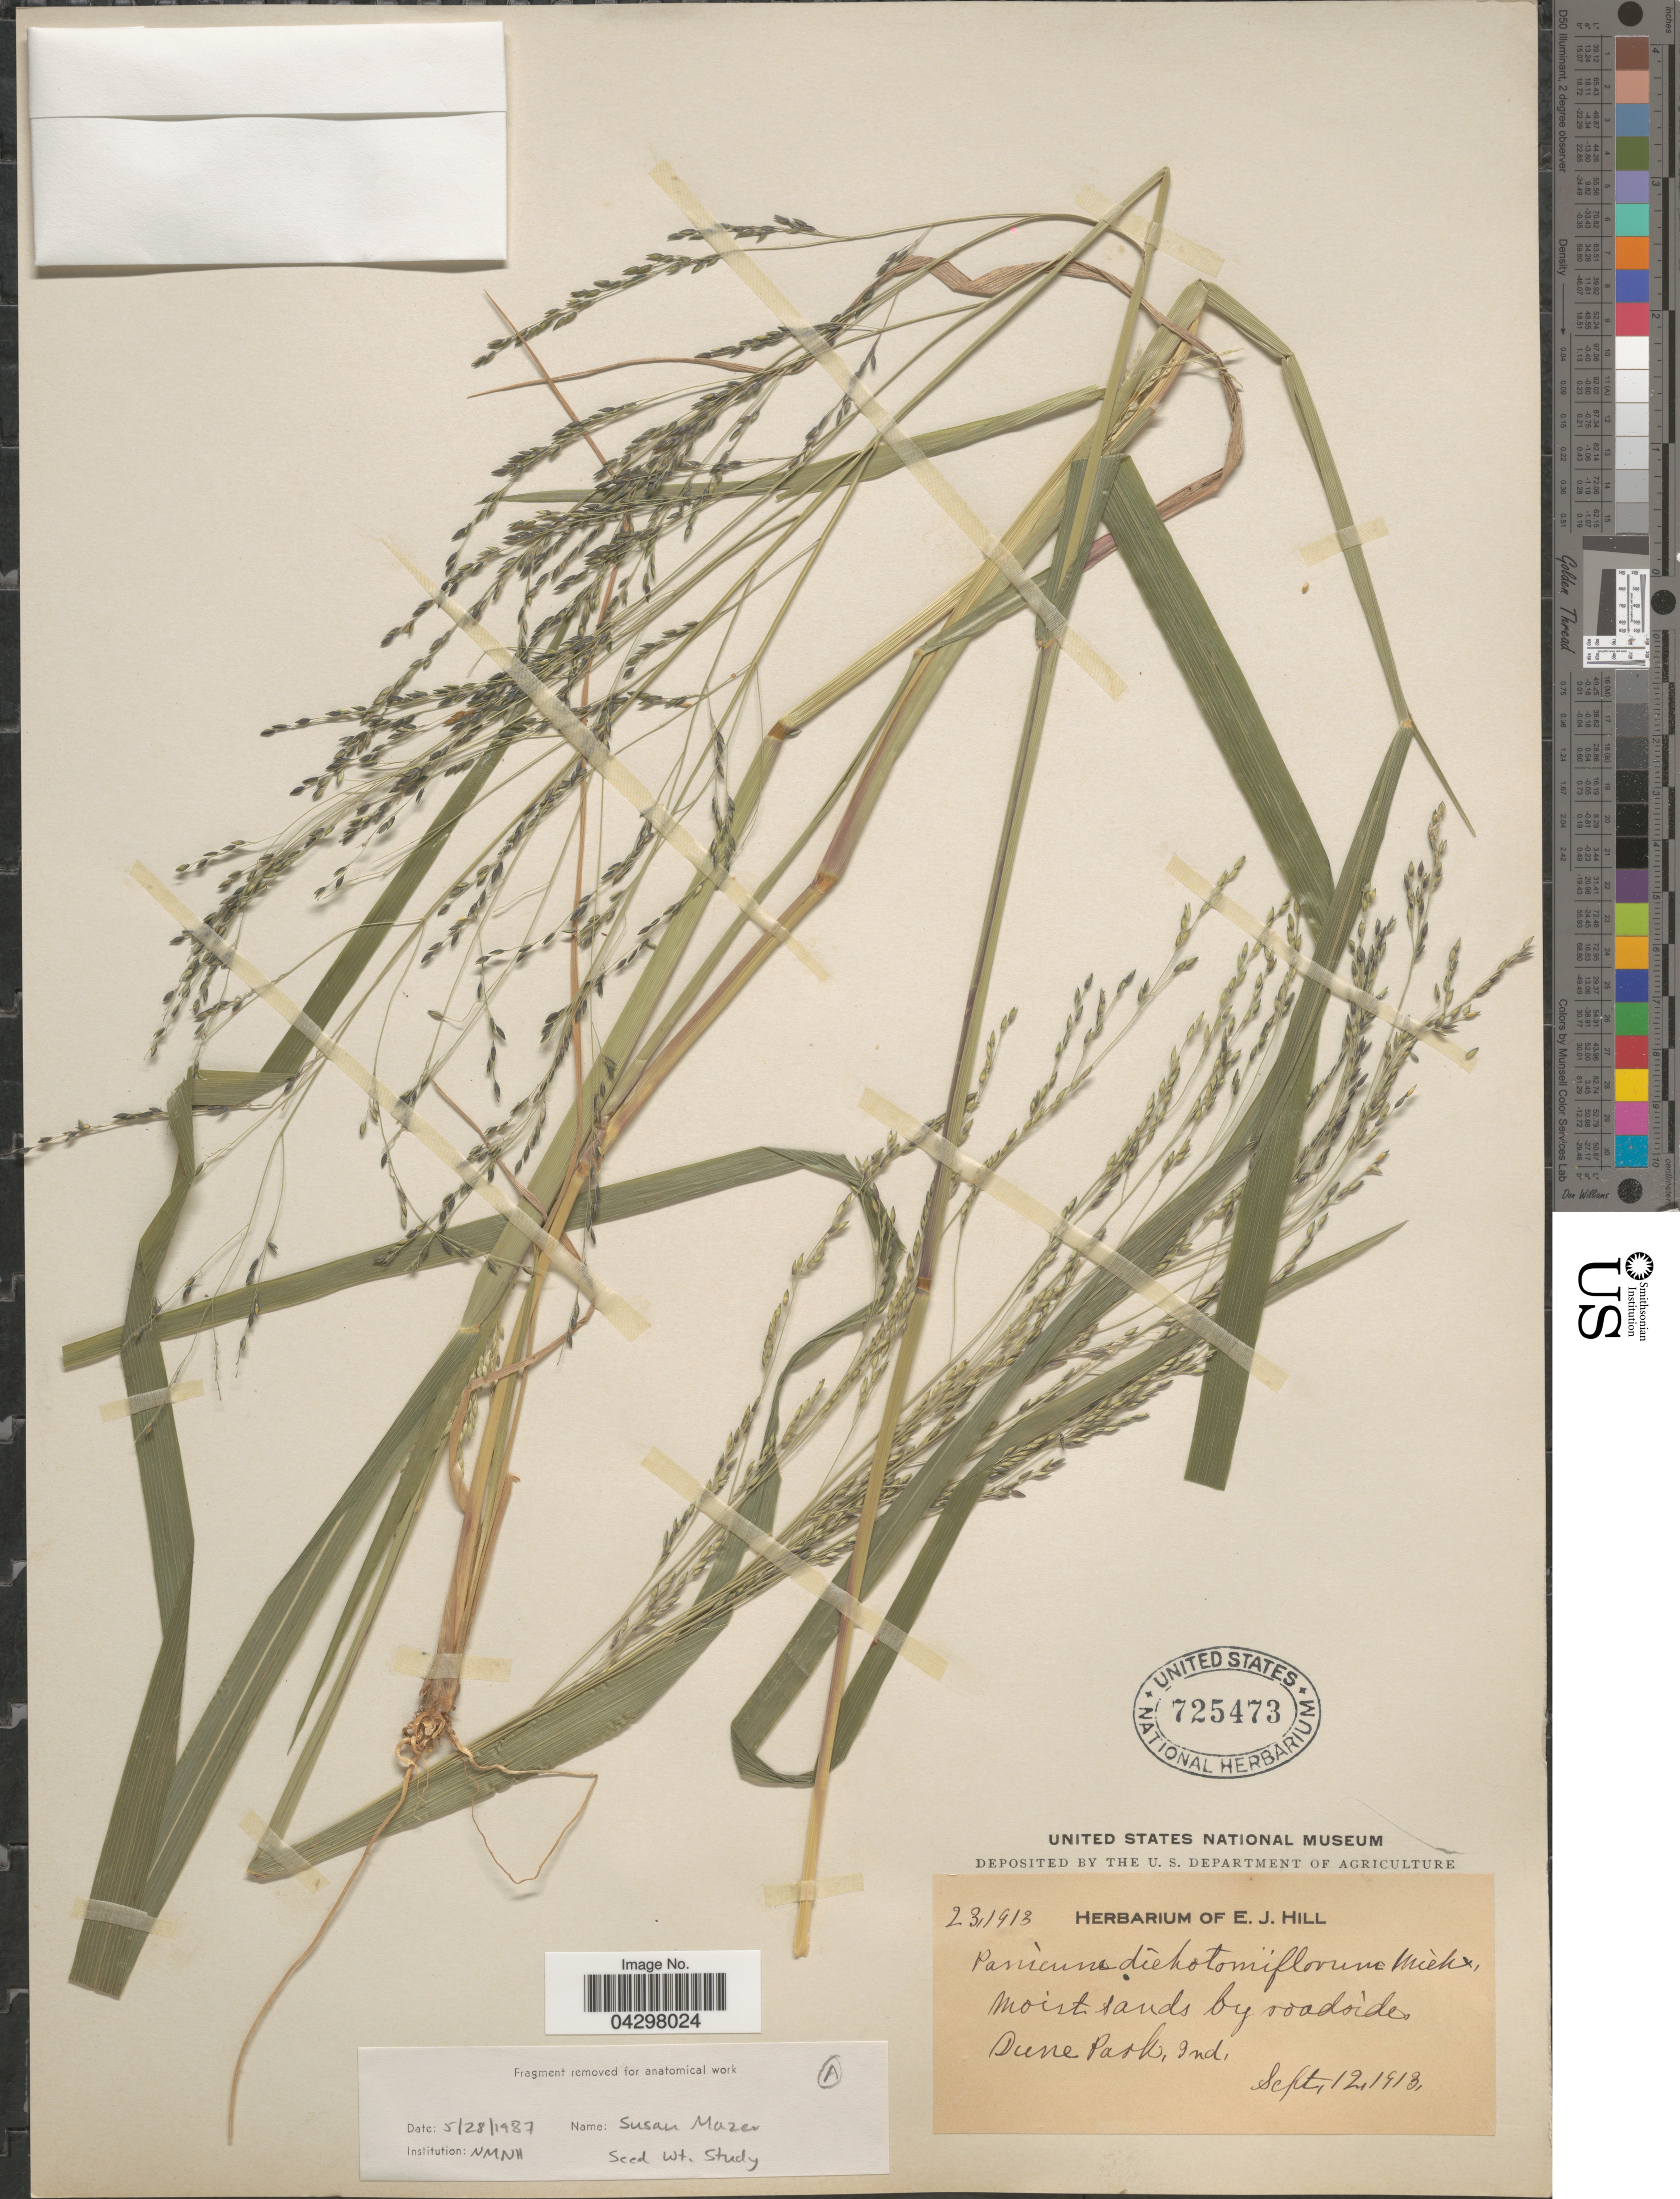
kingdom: Plantae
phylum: Tracheophyta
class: Liliopsida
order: Poales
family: Poaceae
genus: Panicum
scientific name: Panicum dichotomiflorum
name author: Michx.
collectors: Ex herb. E. J. Hill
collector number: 23,1913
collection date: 1903-09-12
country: United States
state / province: Indiana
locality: Dune Park.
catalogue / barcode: US 725473